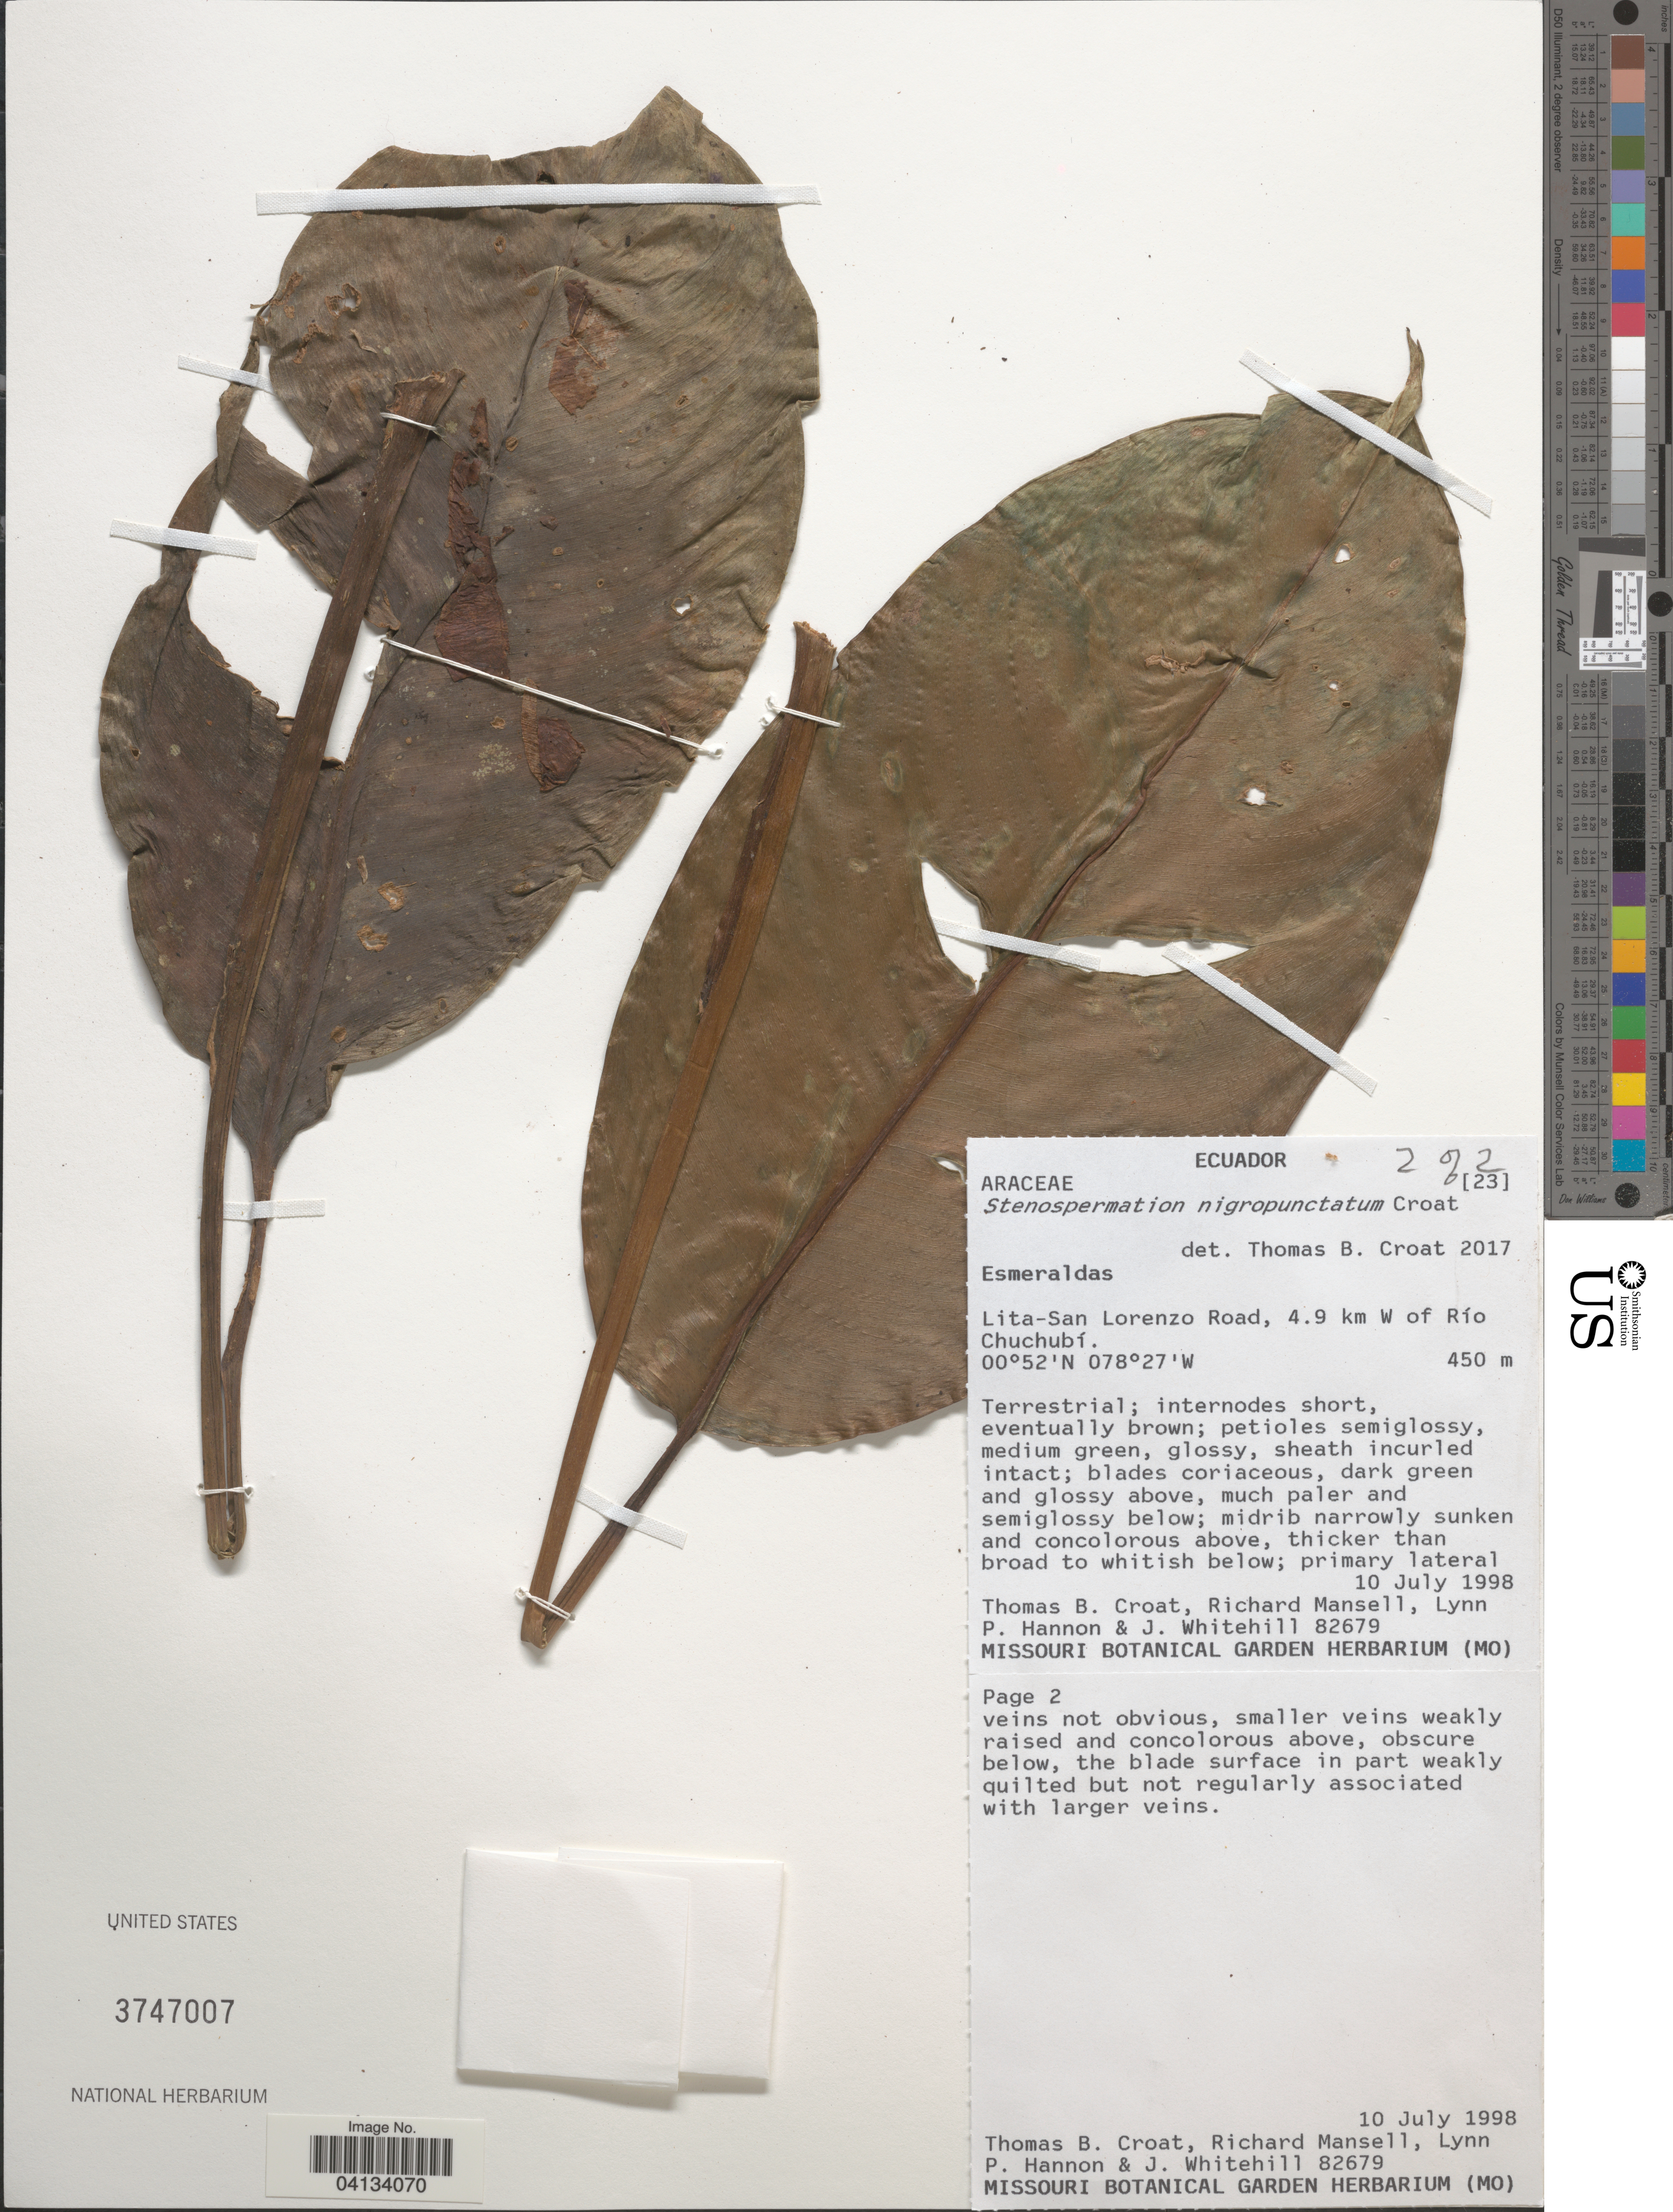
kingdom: Plantae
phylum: Tracheophyta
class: Liliopsida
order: Alismatales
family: Araceae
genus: Stenospermation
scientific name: Stenospermation nigropunctatum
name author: Croat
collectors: T. B. Croat, R. Mansell, L. Hannon & J. Whitehill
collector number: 82679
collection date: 1998-07-10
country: Ecuador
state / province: Esmeraldas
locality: Lita-San Lorenzo Road, 4.9 km W of Río Chuchubí.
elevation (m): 450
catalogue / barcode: US 3747007